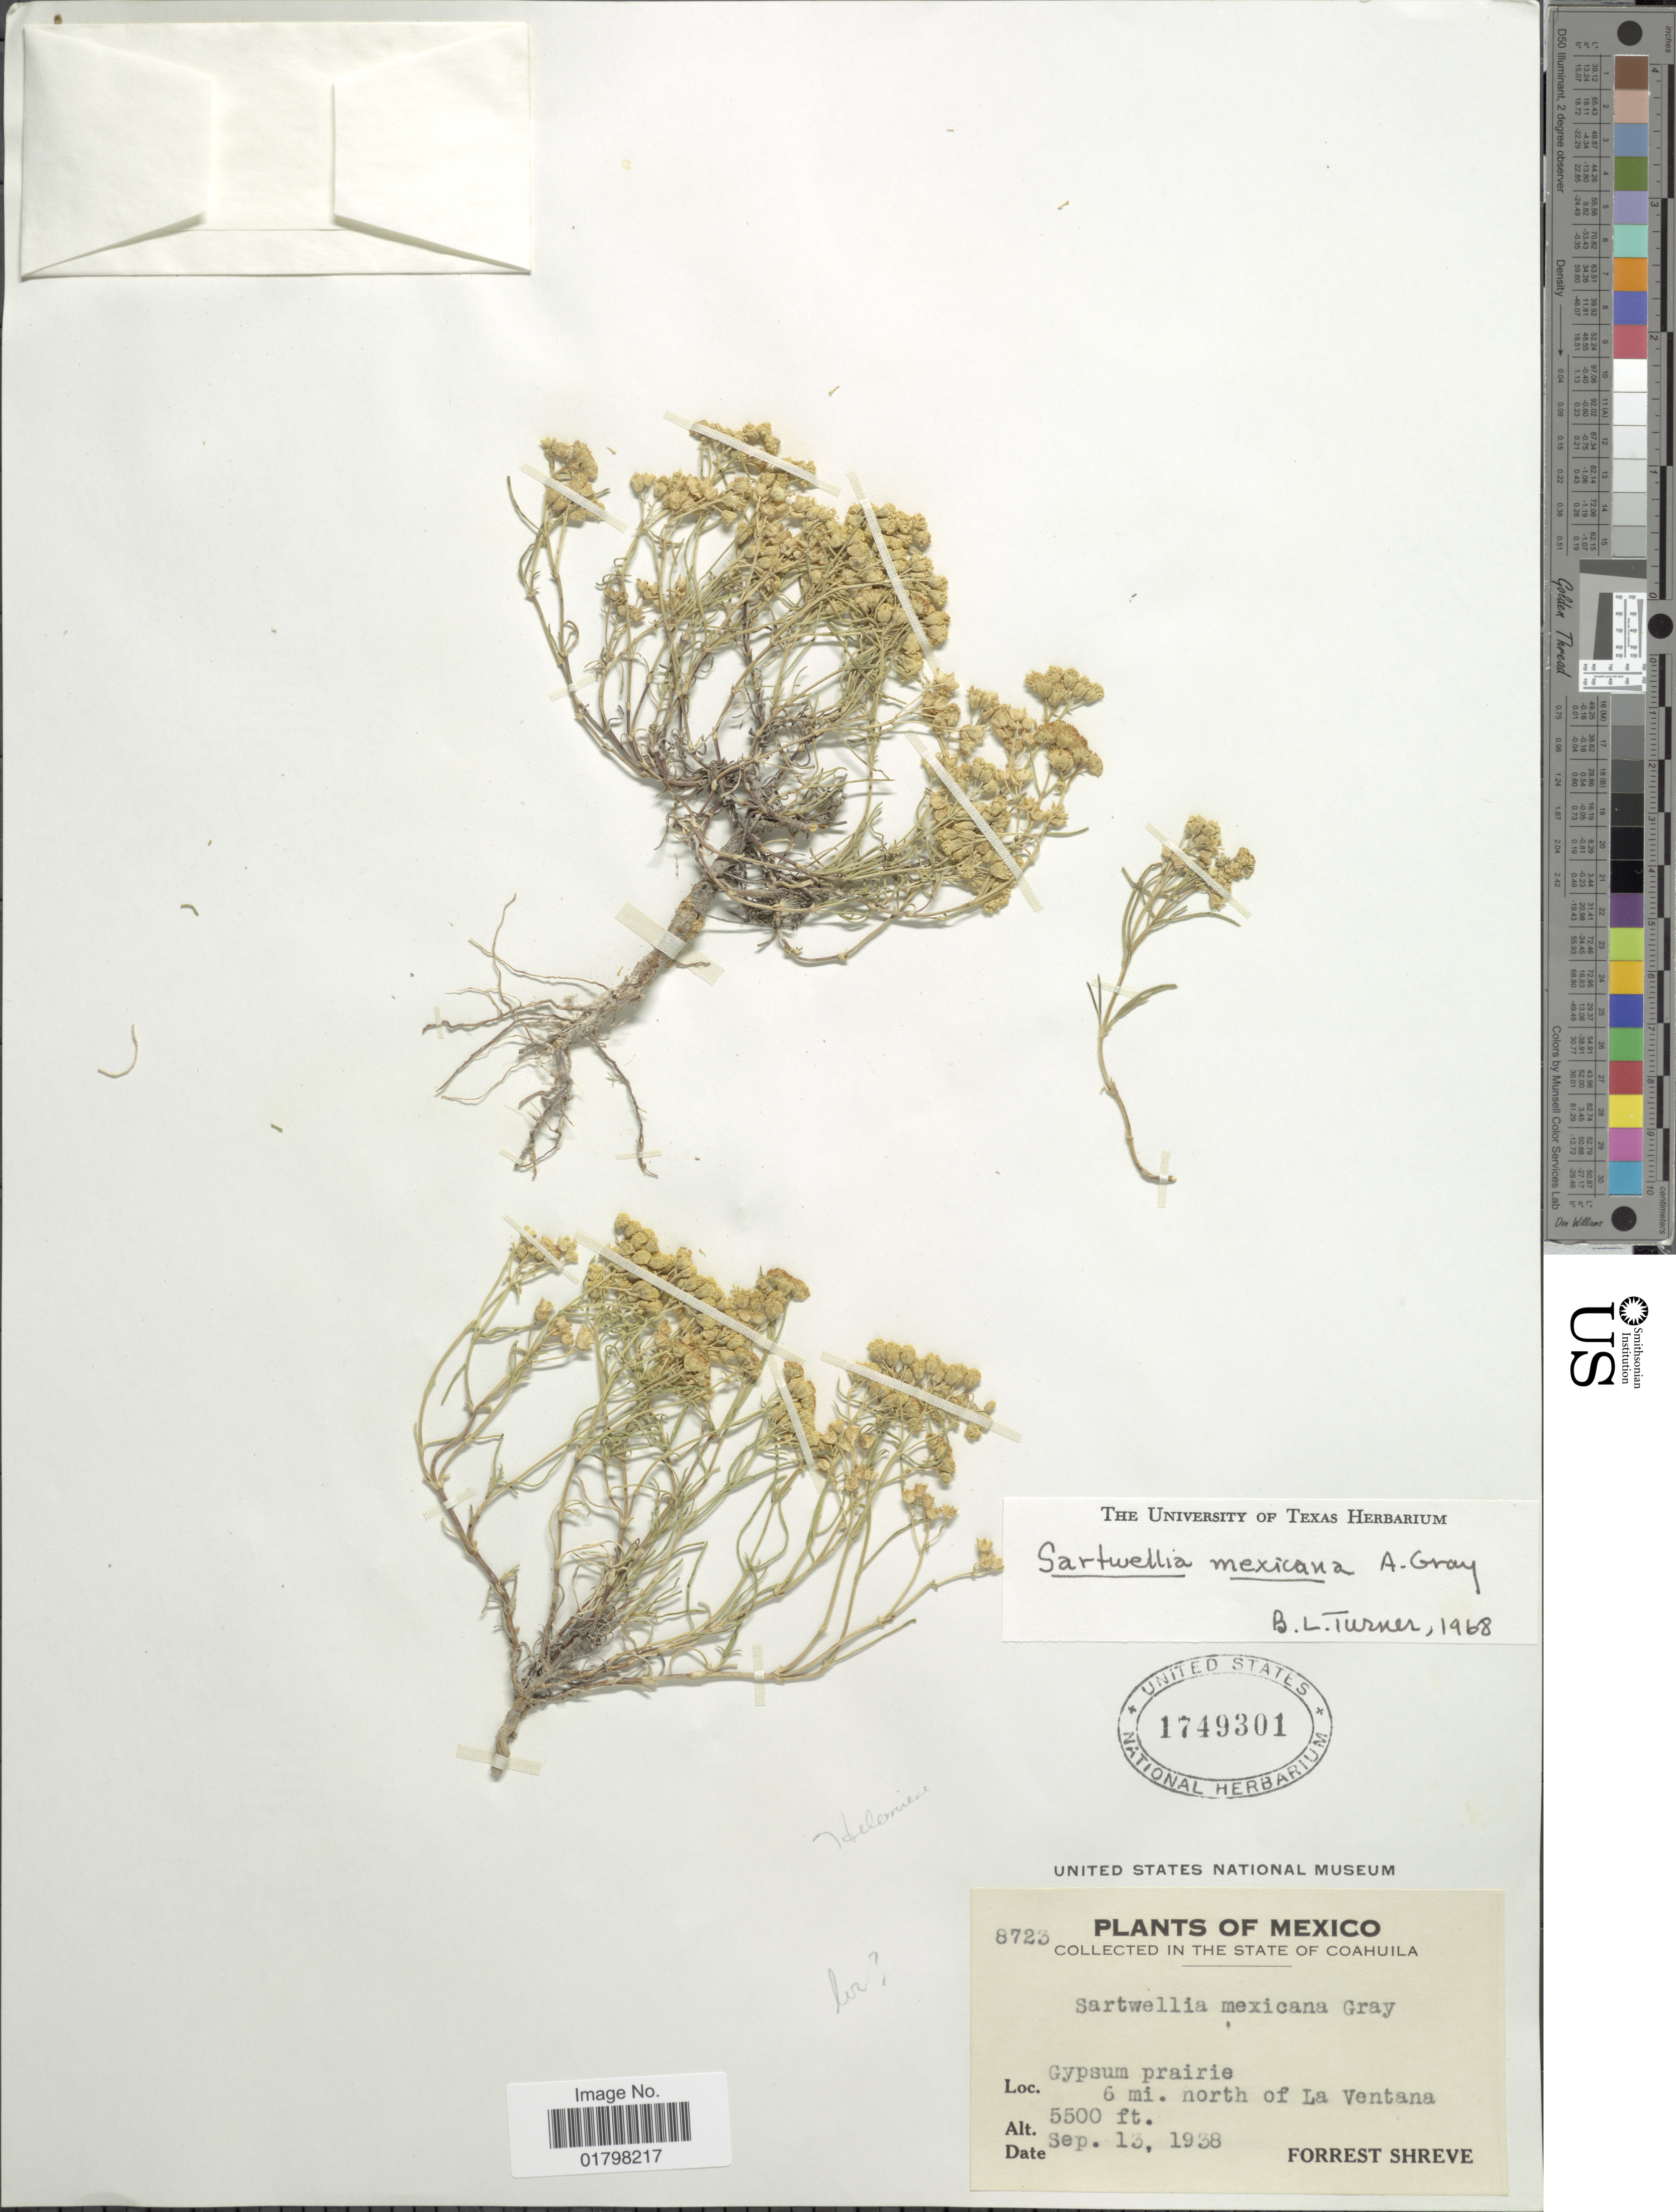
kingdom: Plantae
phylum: Tracheophyta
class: Magnoliopsida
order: Asterales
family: Asteraceae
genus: Sartwellia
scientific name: Sartwellia mexicana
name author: A. Gray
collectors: F. Shreve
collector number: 8723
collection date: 1938-09-13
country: Mexico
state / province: Coahuila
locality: In the state of Coahuila. Gypsum prairie. 6 mi. north of La Ventana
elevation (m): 1676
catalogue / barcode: US 1749301